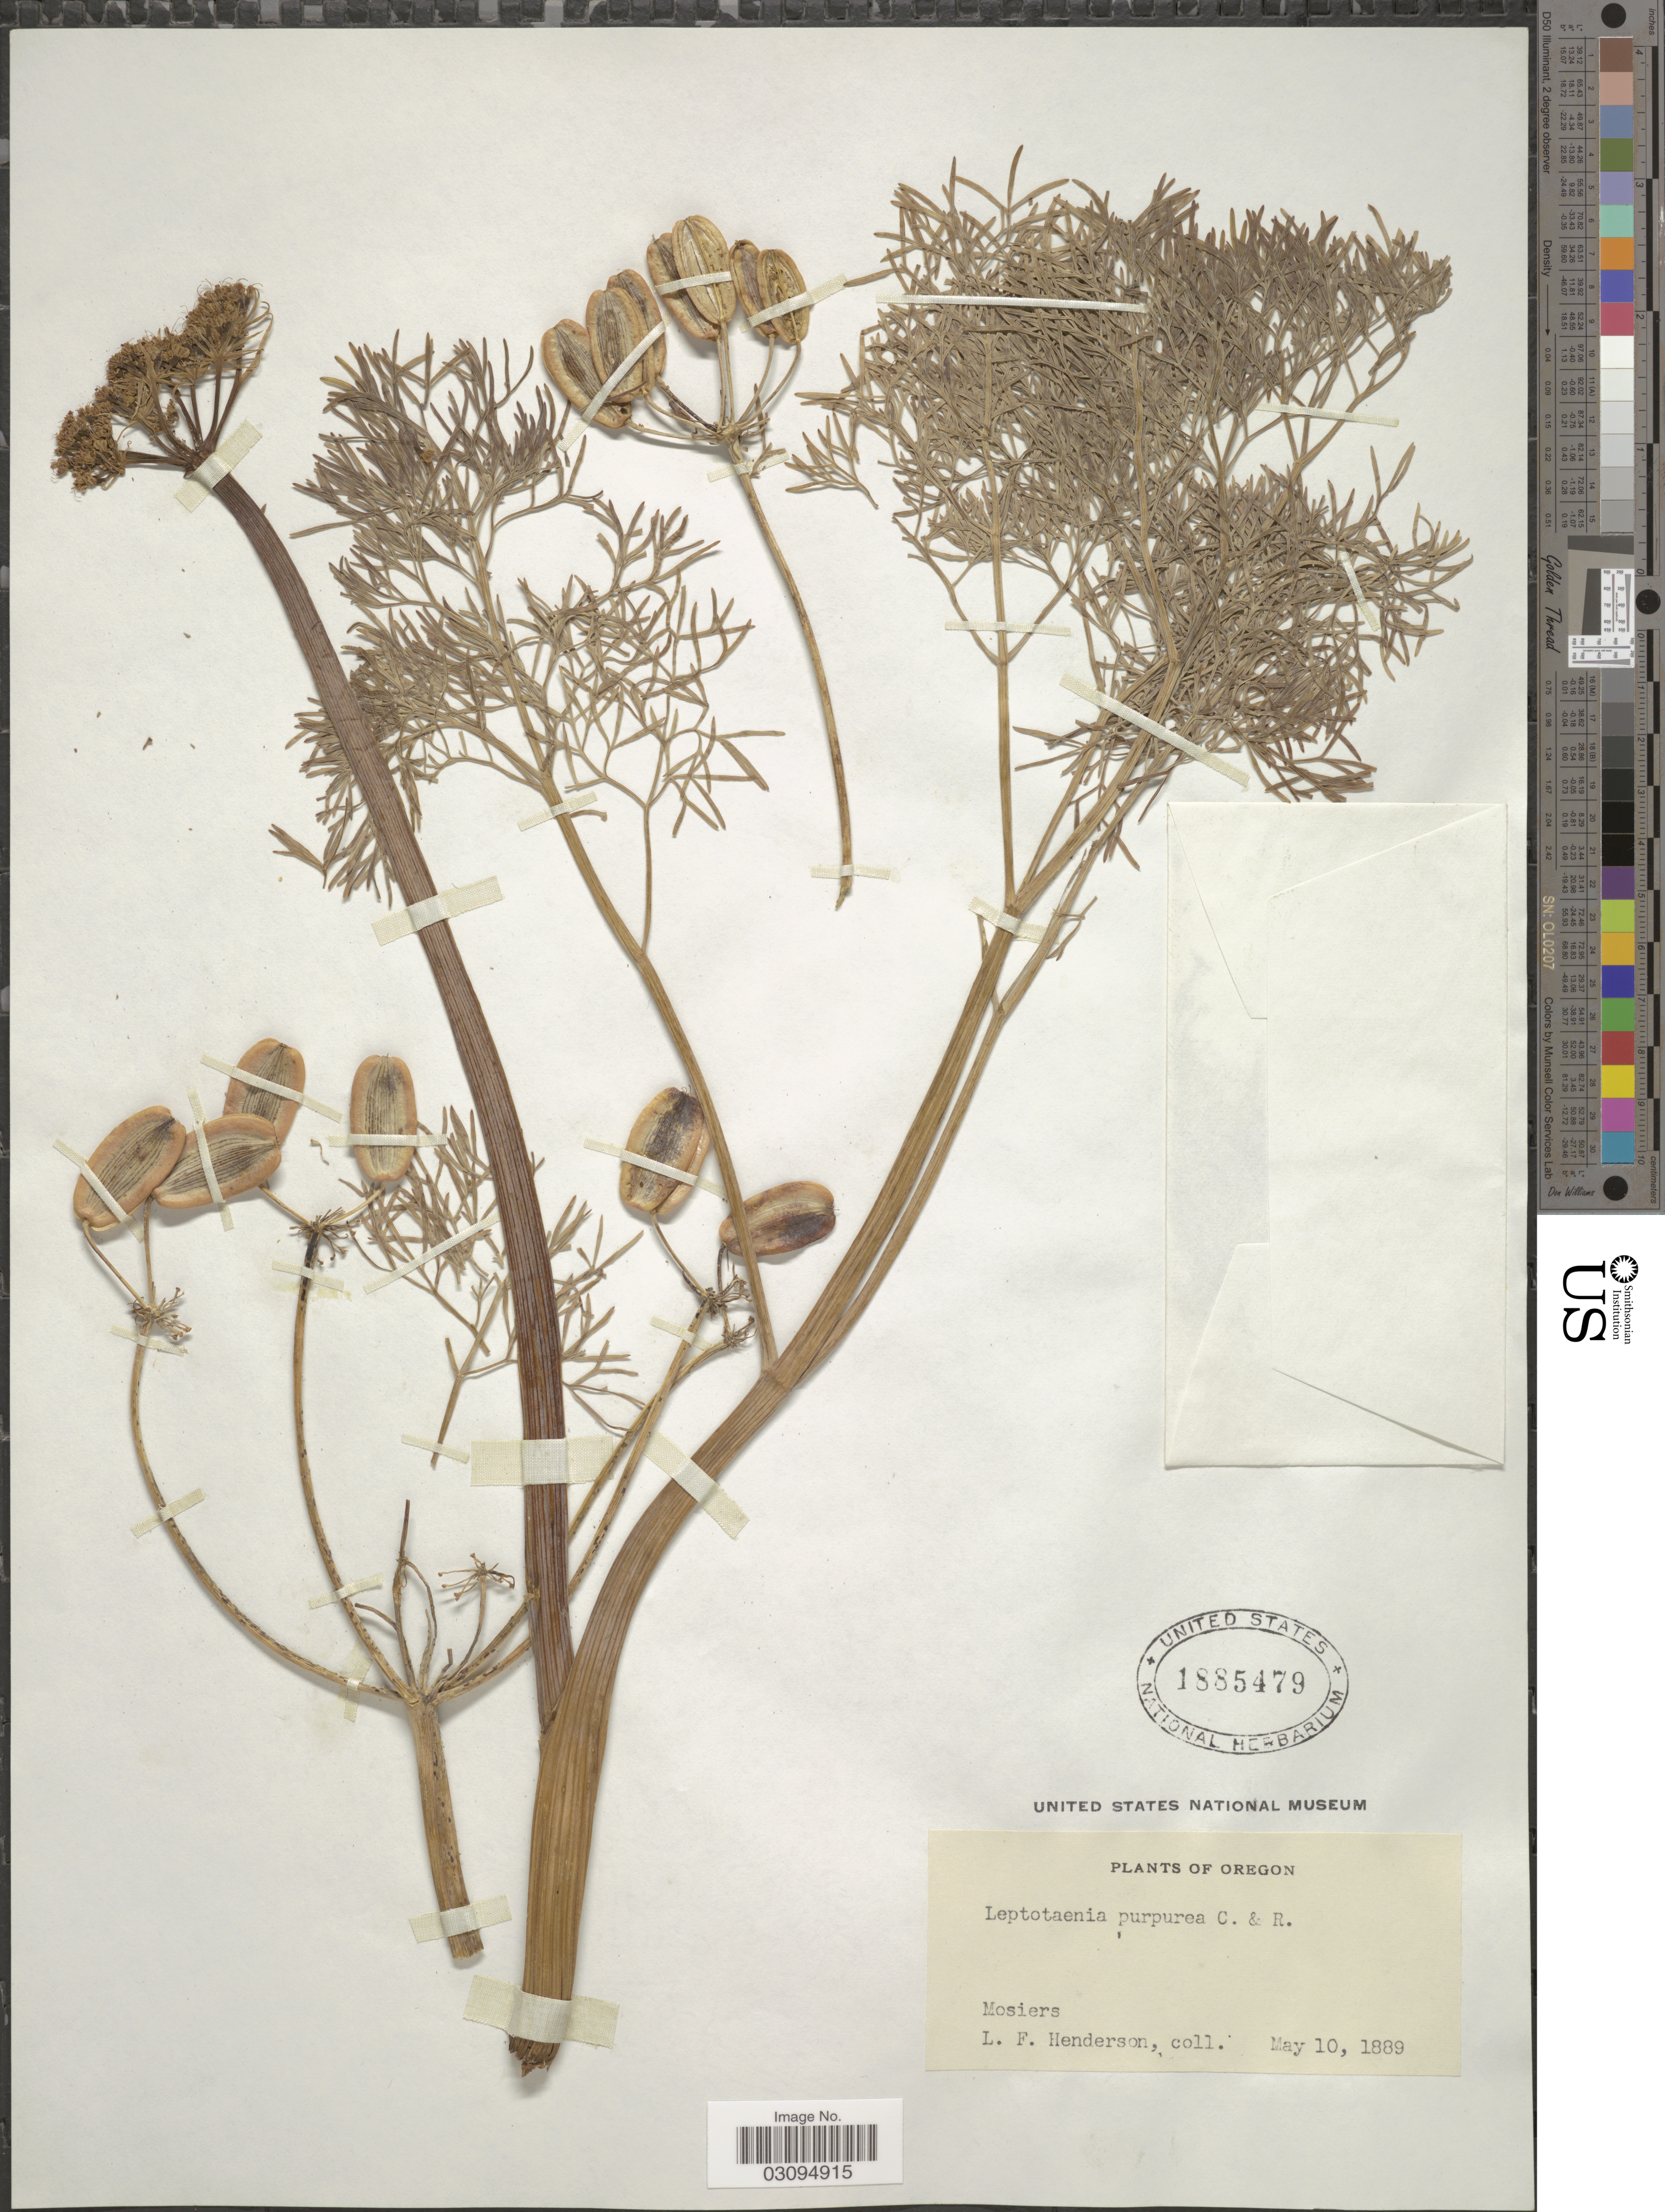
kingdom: Plantae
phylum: Tracheophyta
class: Magnoliopsida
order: Apiales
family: Apiaceae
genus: Lomatium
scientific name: Lomatium purpureum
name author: A. Nelson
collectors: L. Henderson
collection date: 1889-05-10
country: United States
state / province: Oregon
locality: Mosiers.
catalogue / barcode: US 1885479